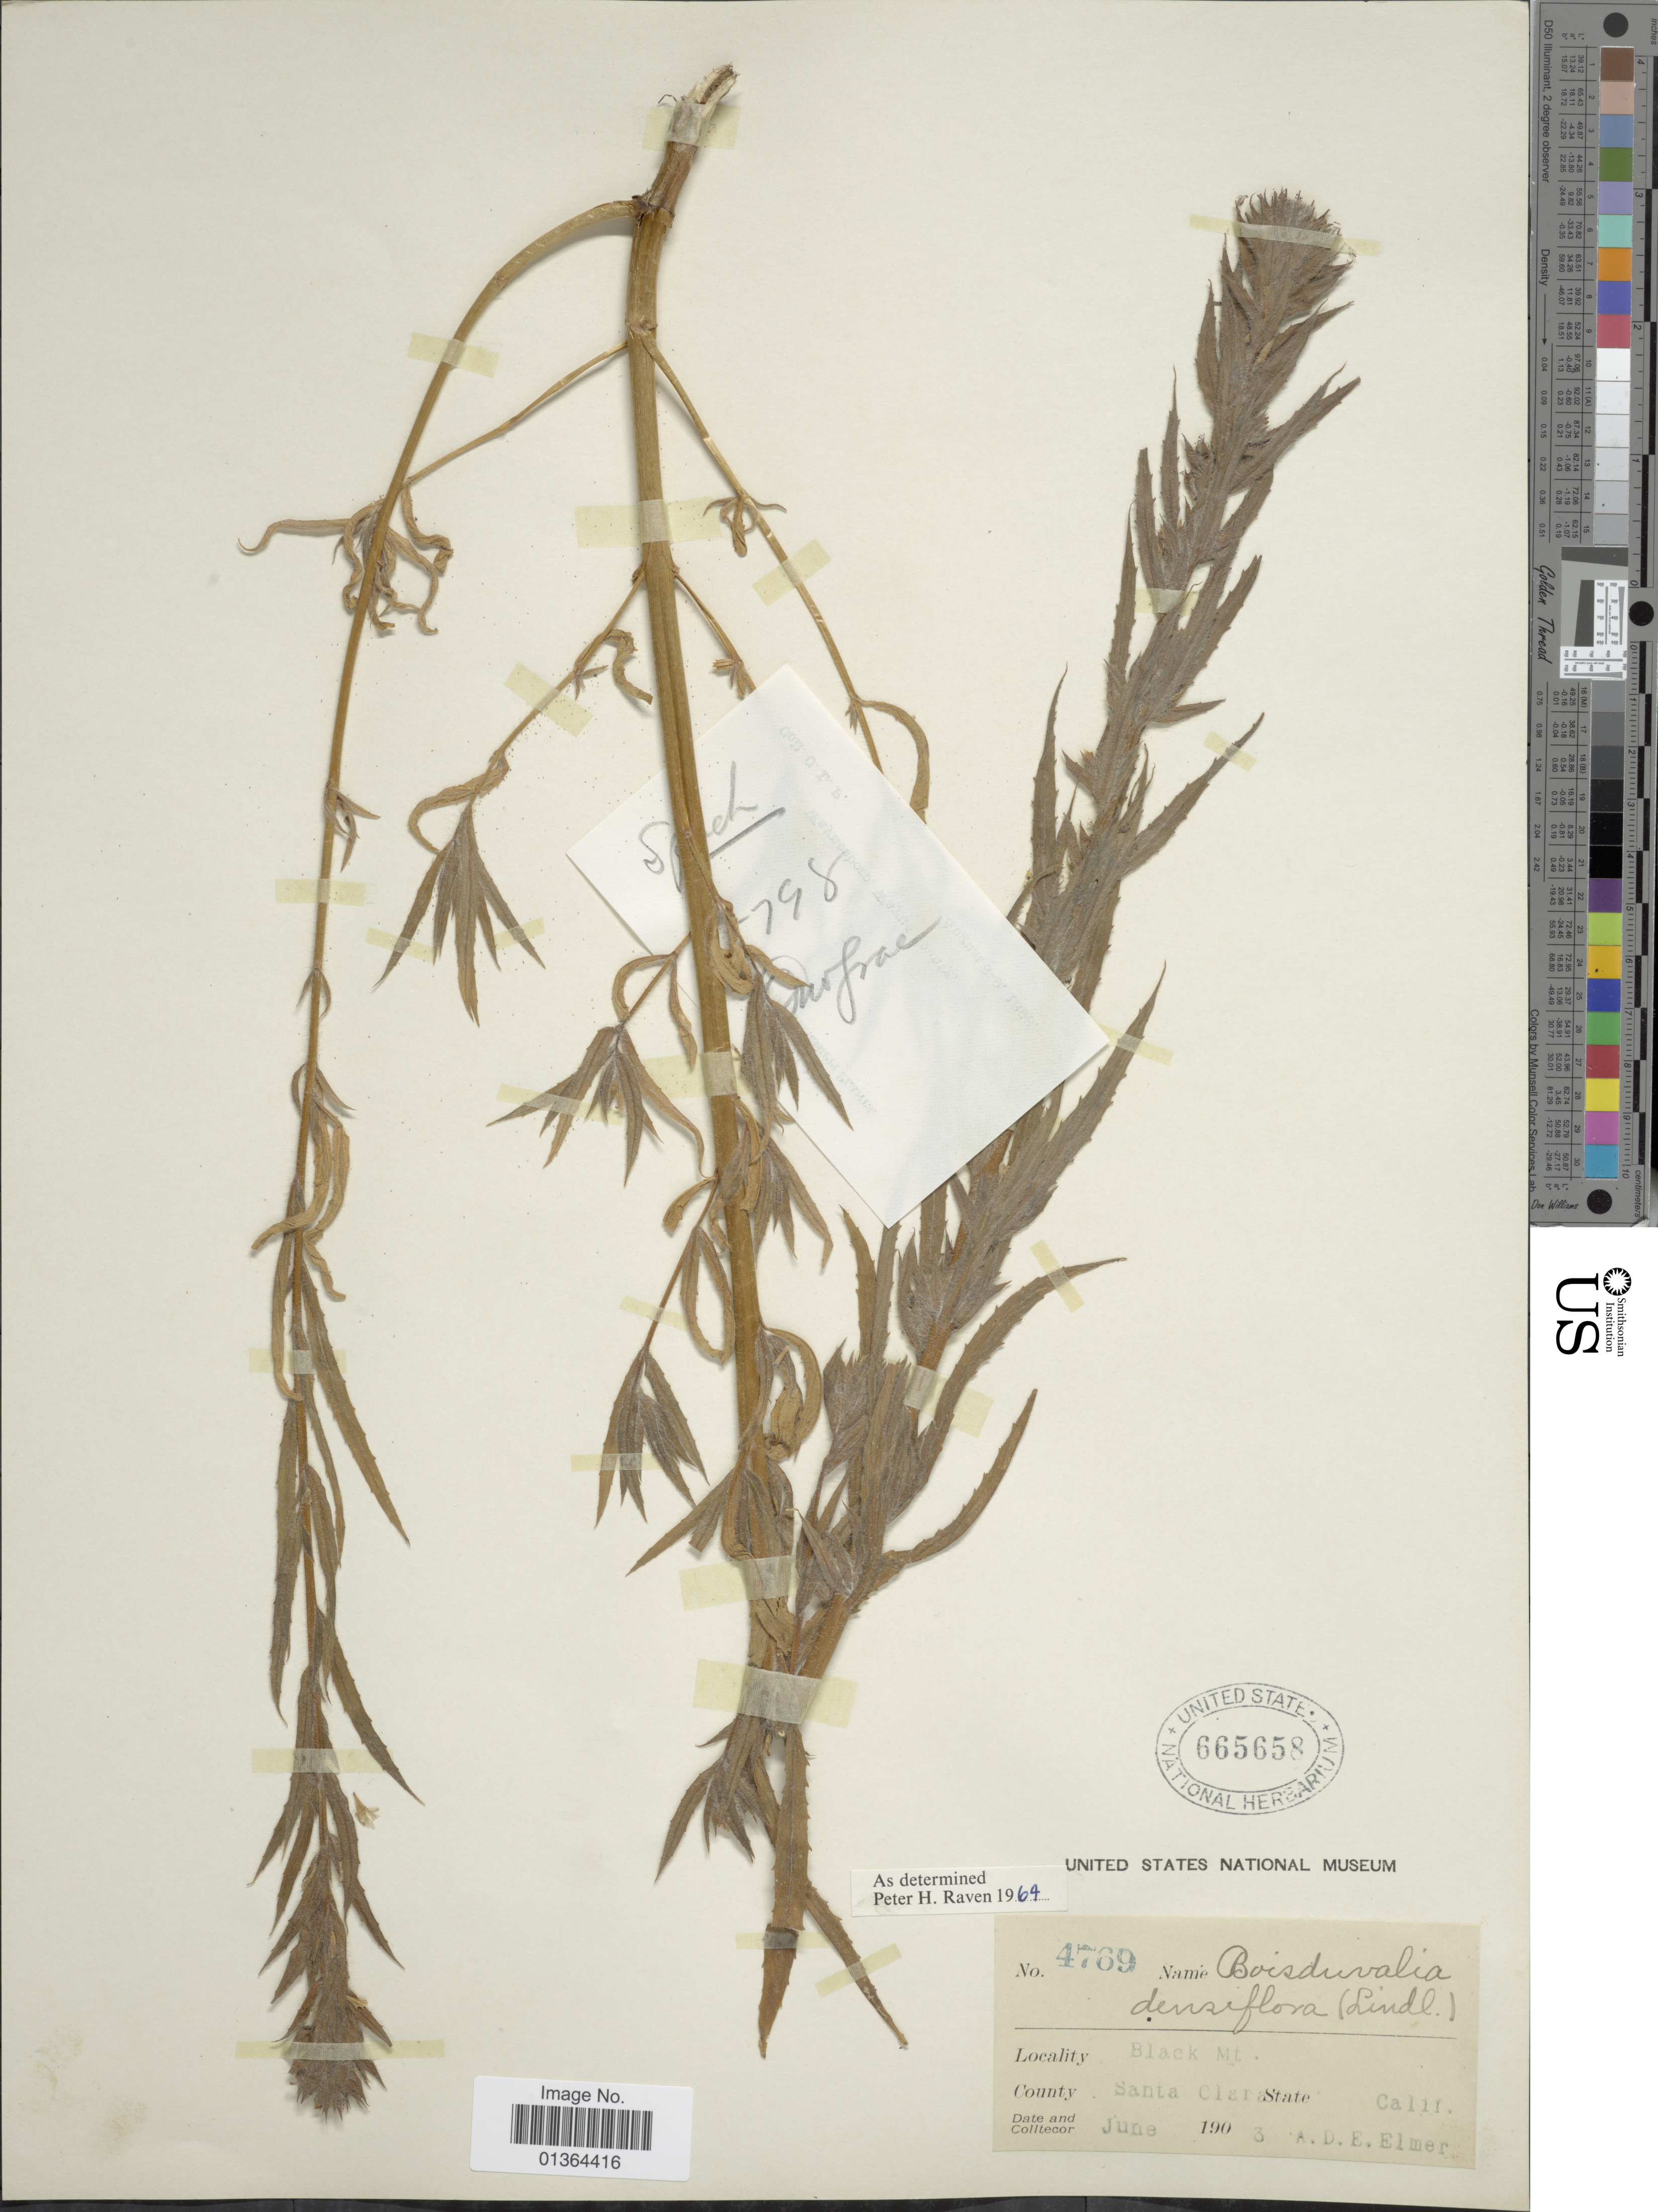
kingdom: Plantae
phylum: Tracheophyta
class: Magnoliopsida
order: Myrtales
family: Onagraceae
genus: Epilobium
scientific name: Epilobium densiflorum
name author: (Lindl.) Hoch & P.H. Raven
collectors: A. D. E. Elmer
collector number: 4769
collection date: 1903-06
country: United States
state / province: California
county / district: Santa Clara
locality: Black Mt, County Santa Clara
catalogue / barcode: US 665658